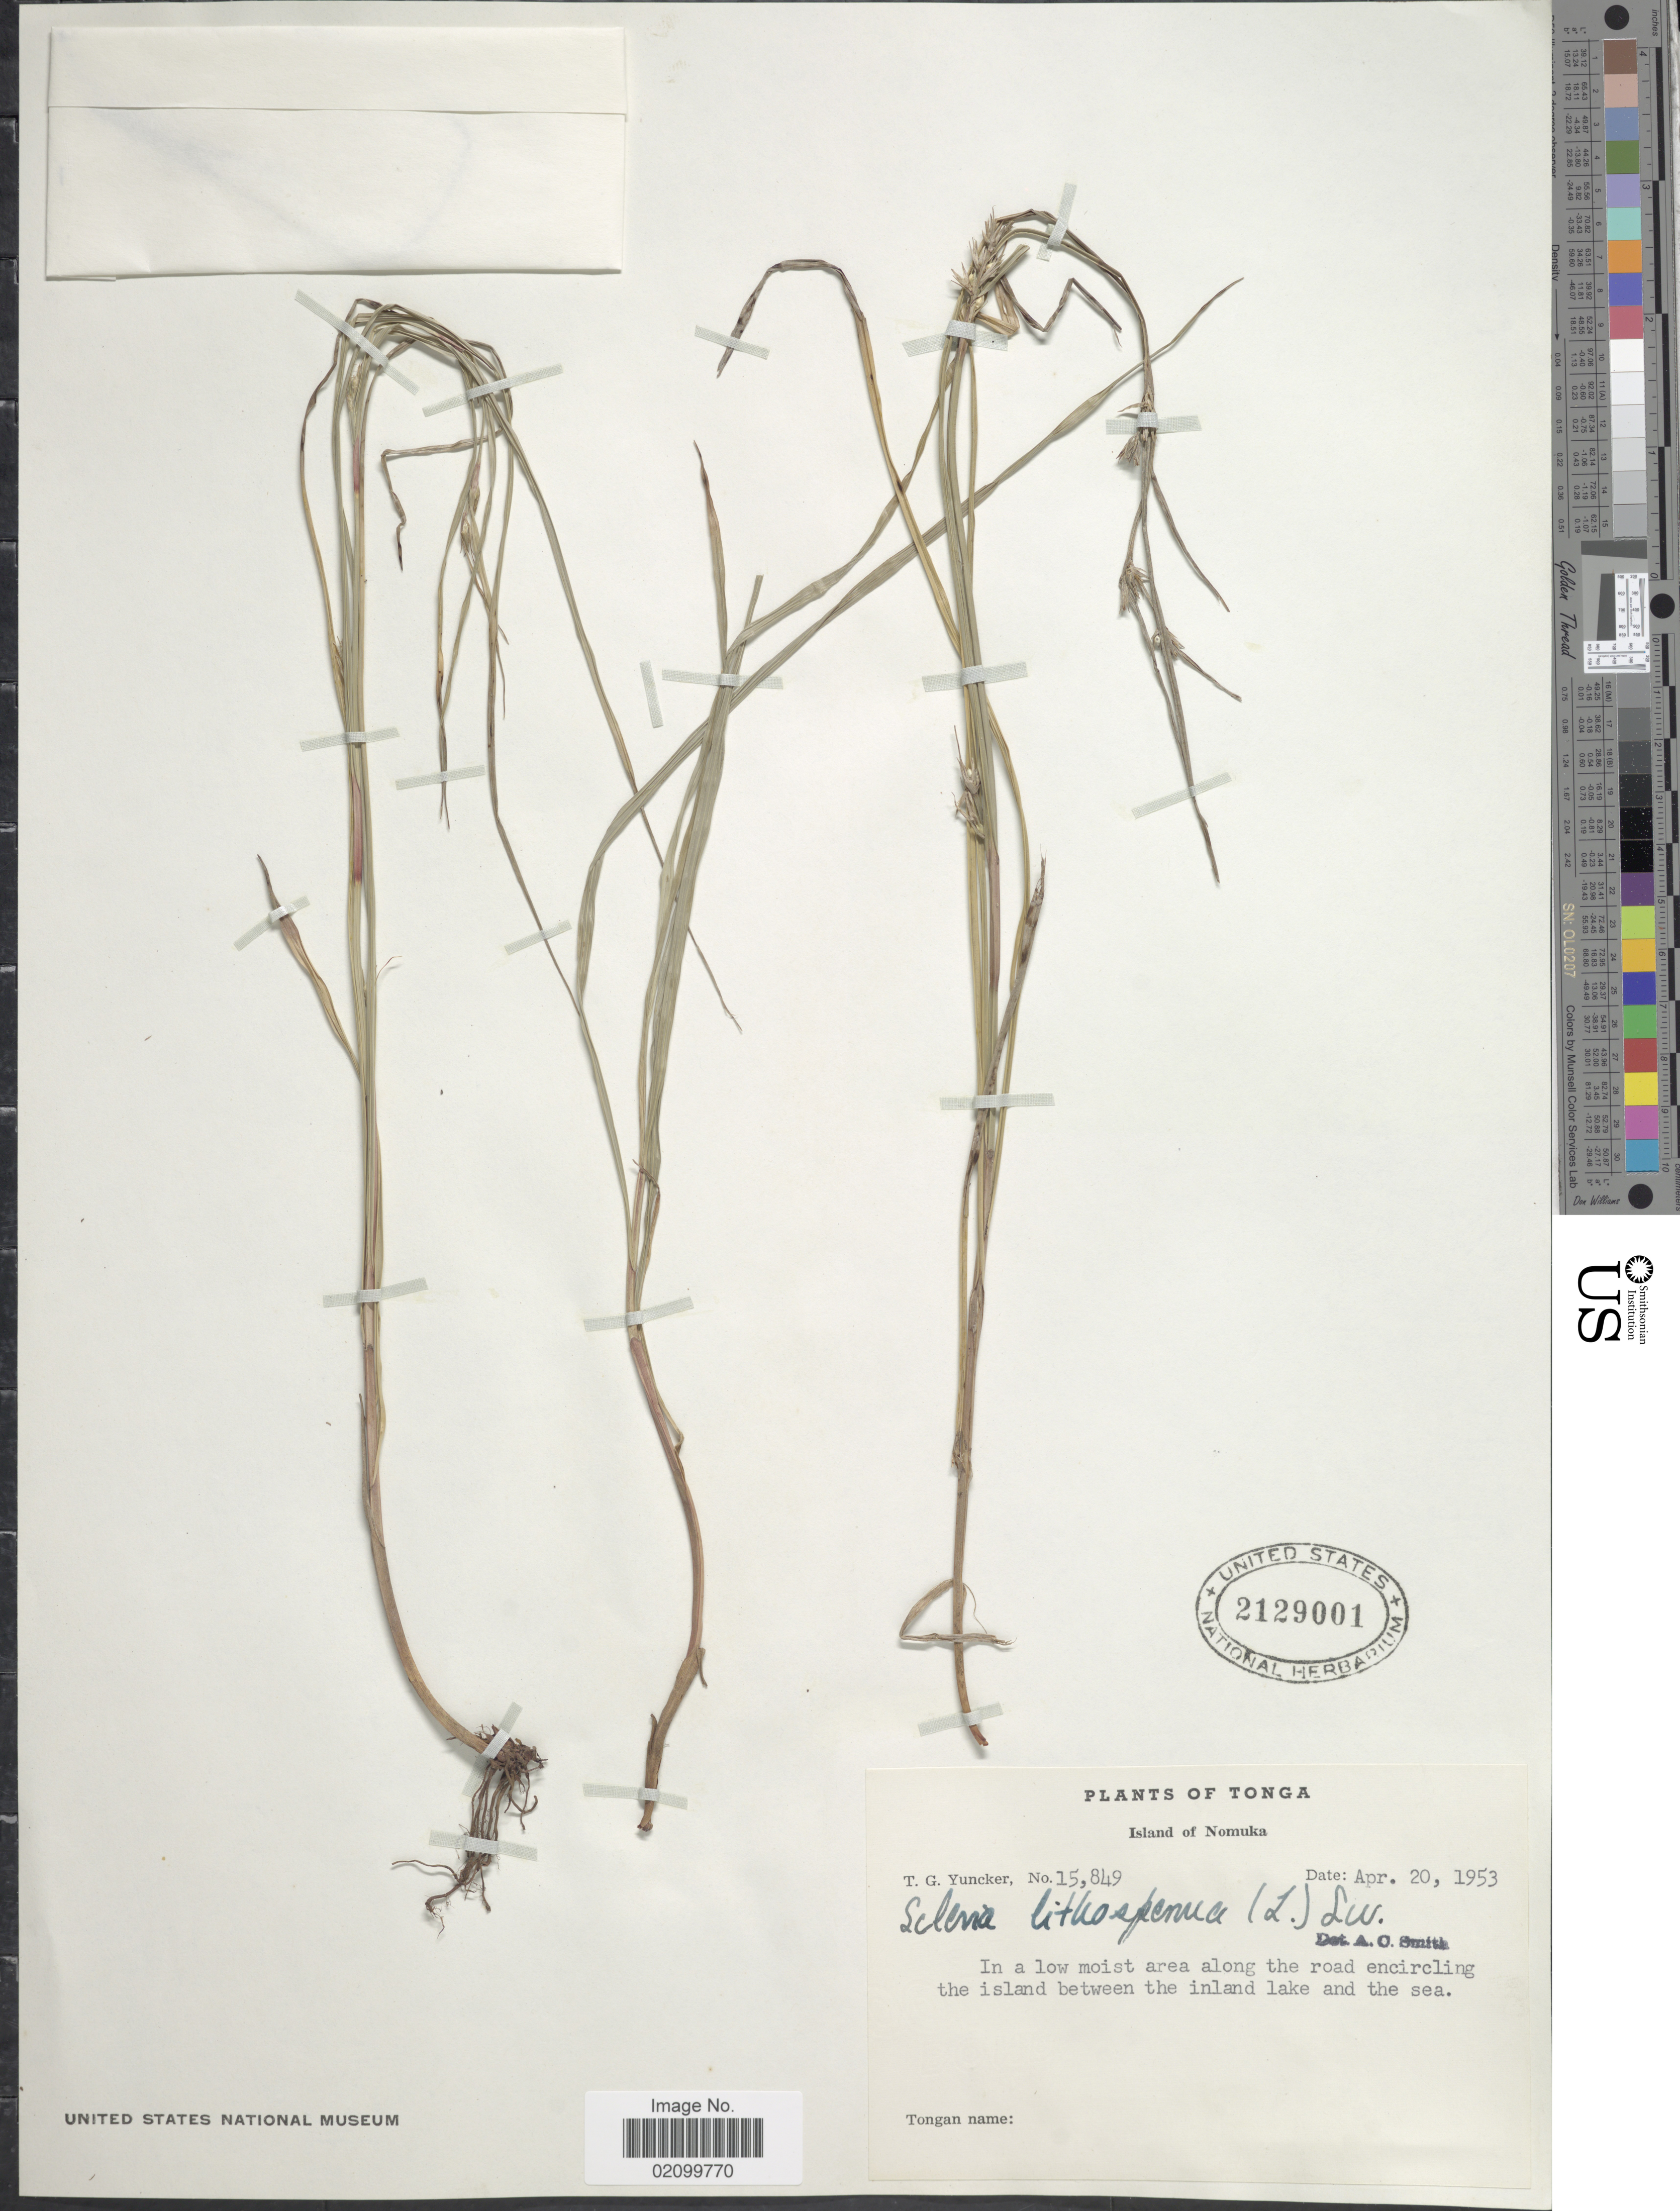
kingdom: Plantae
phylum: Tracheophyta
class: Liliopsida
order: Poales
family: Cyperaceae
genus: Scleria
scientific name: Scleria lithosperma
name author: (L.) Sw.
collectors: T. G. Yuncker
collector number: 15849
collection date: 1953-04-20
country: Tonga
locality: Island of Nomuka. In a low moist area along the road encircling the island between the inland lake and the sea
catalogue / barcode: US 2129001